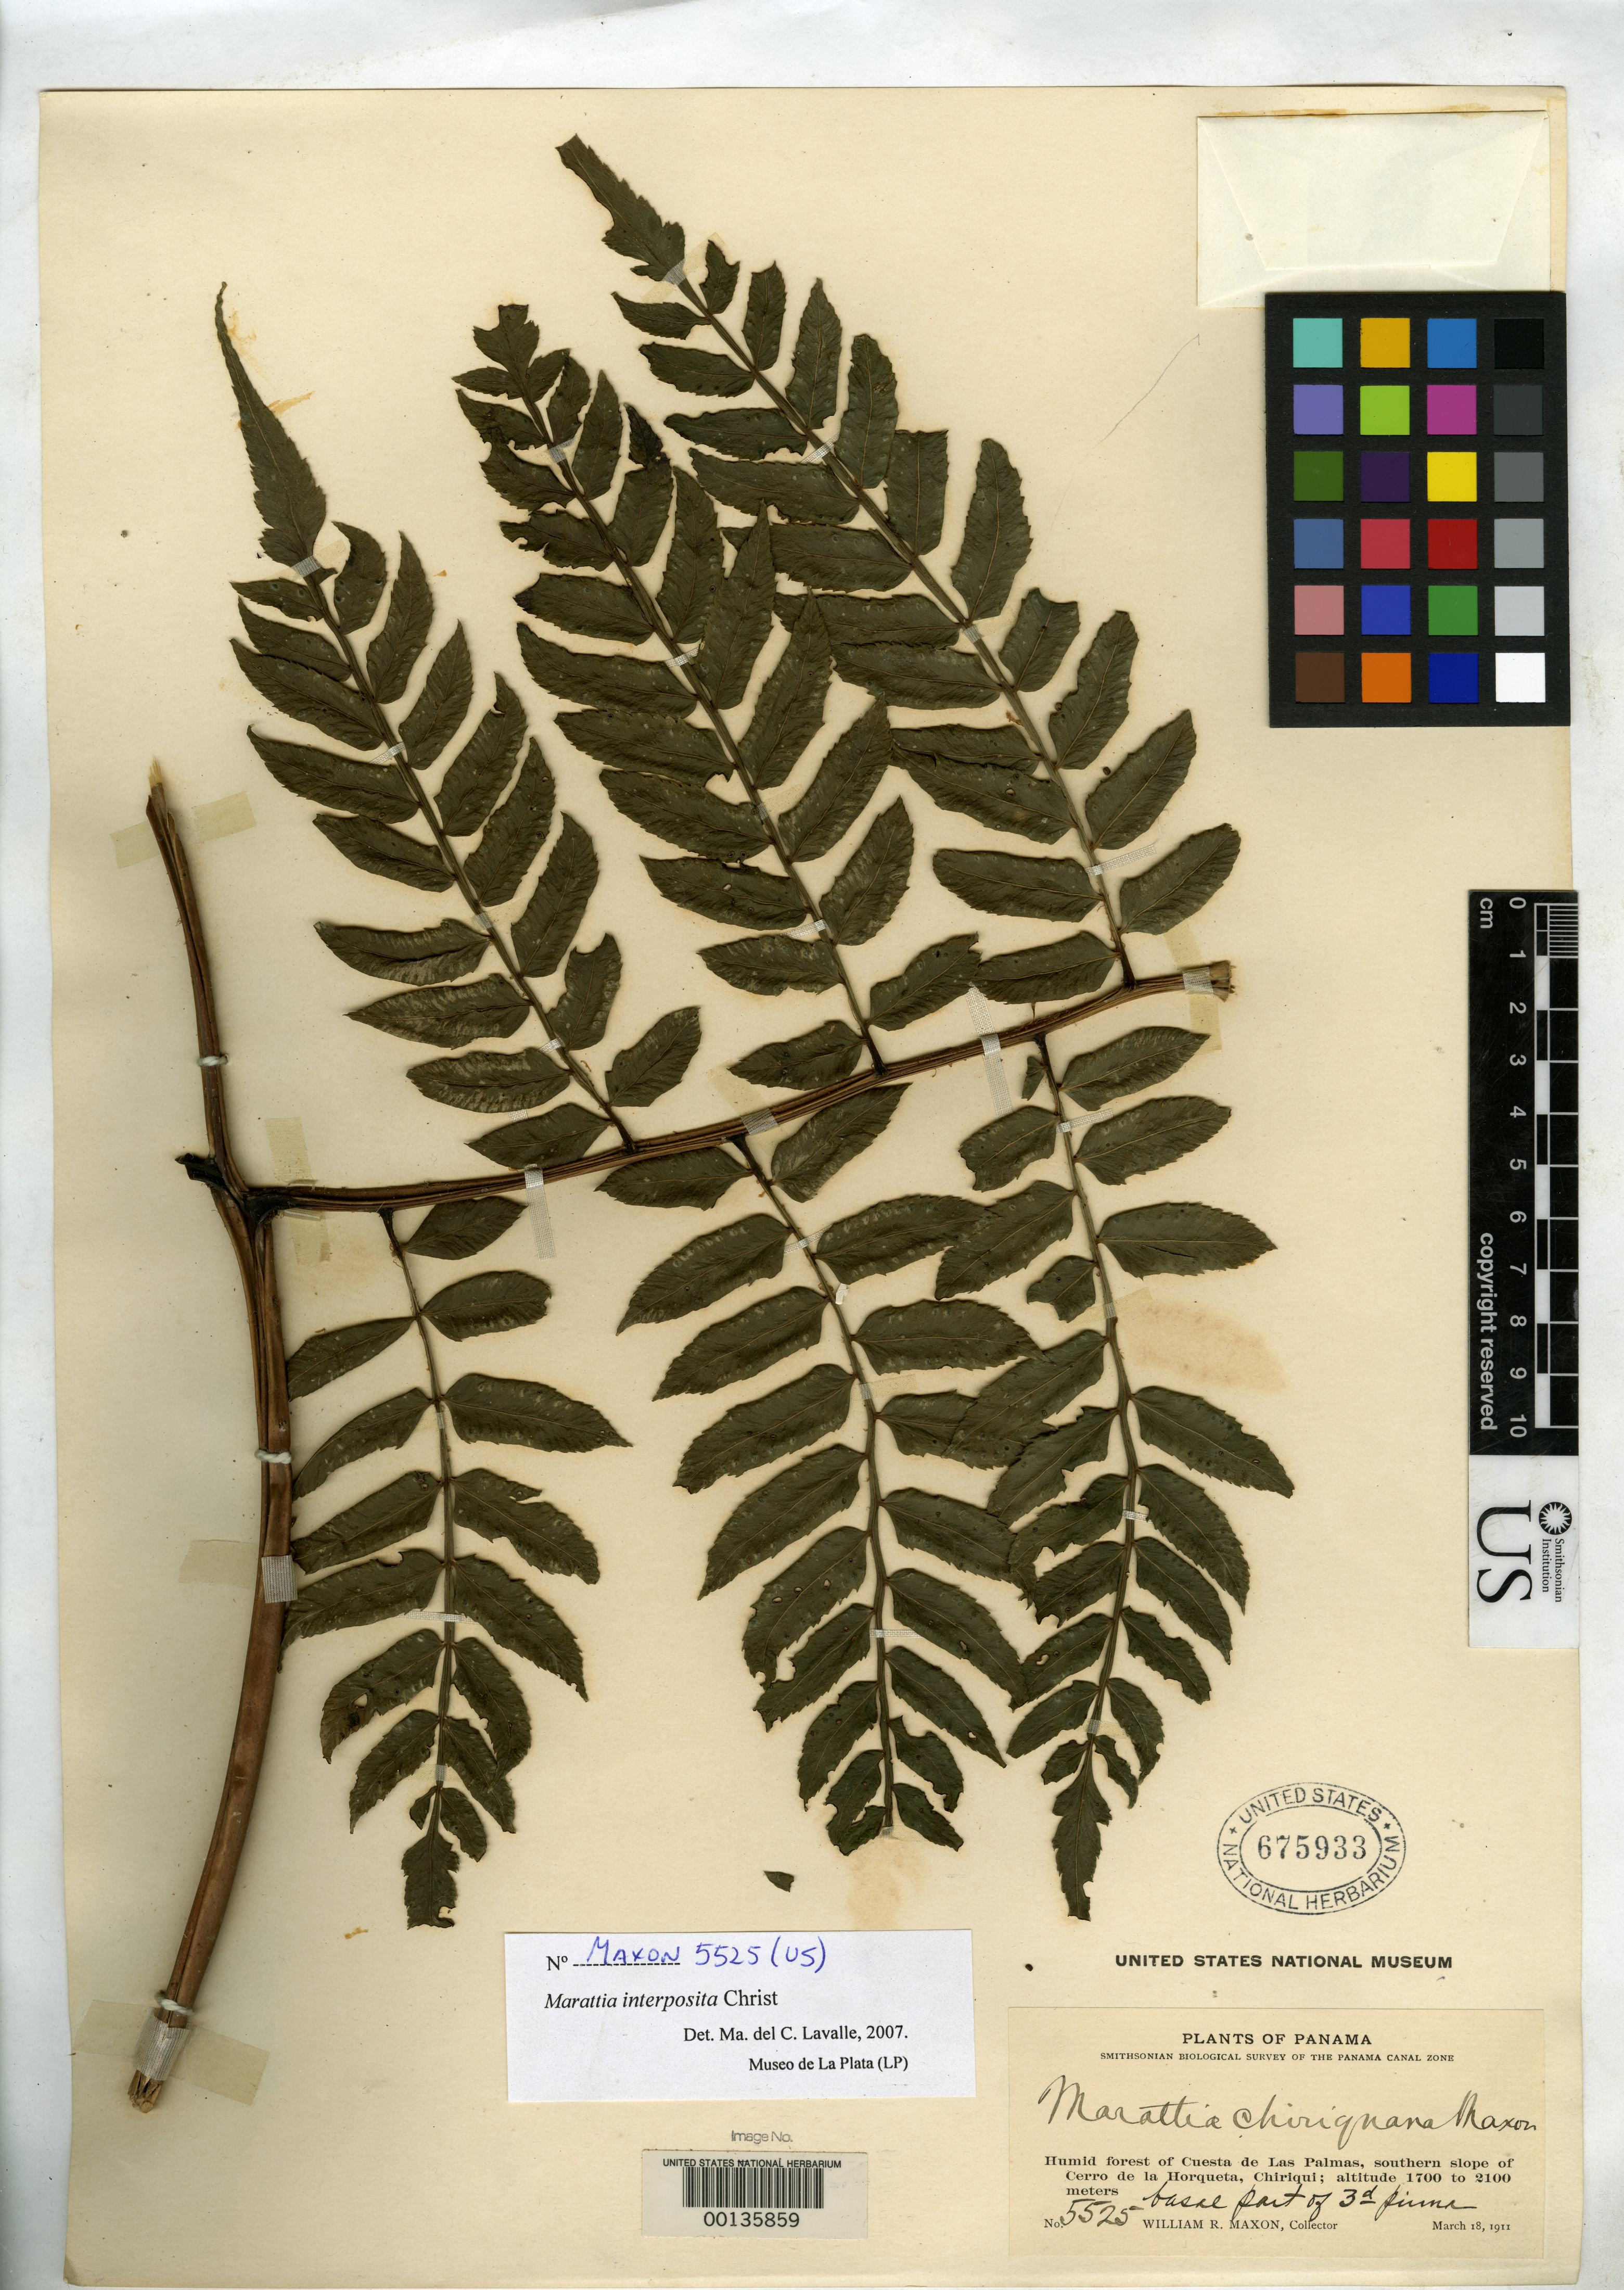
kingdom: Plantae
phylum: Tracheophyta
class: Polypodiopsida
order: Marattiales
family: Marattiaceae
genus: Marattia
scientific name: Marattia chiricana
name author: Maxon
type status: Holotype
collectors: W. R. Maxon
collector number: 5525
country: Panama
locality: NW of Boquete towards Parque Nacional Volcan Baru.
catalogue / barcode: US 675933